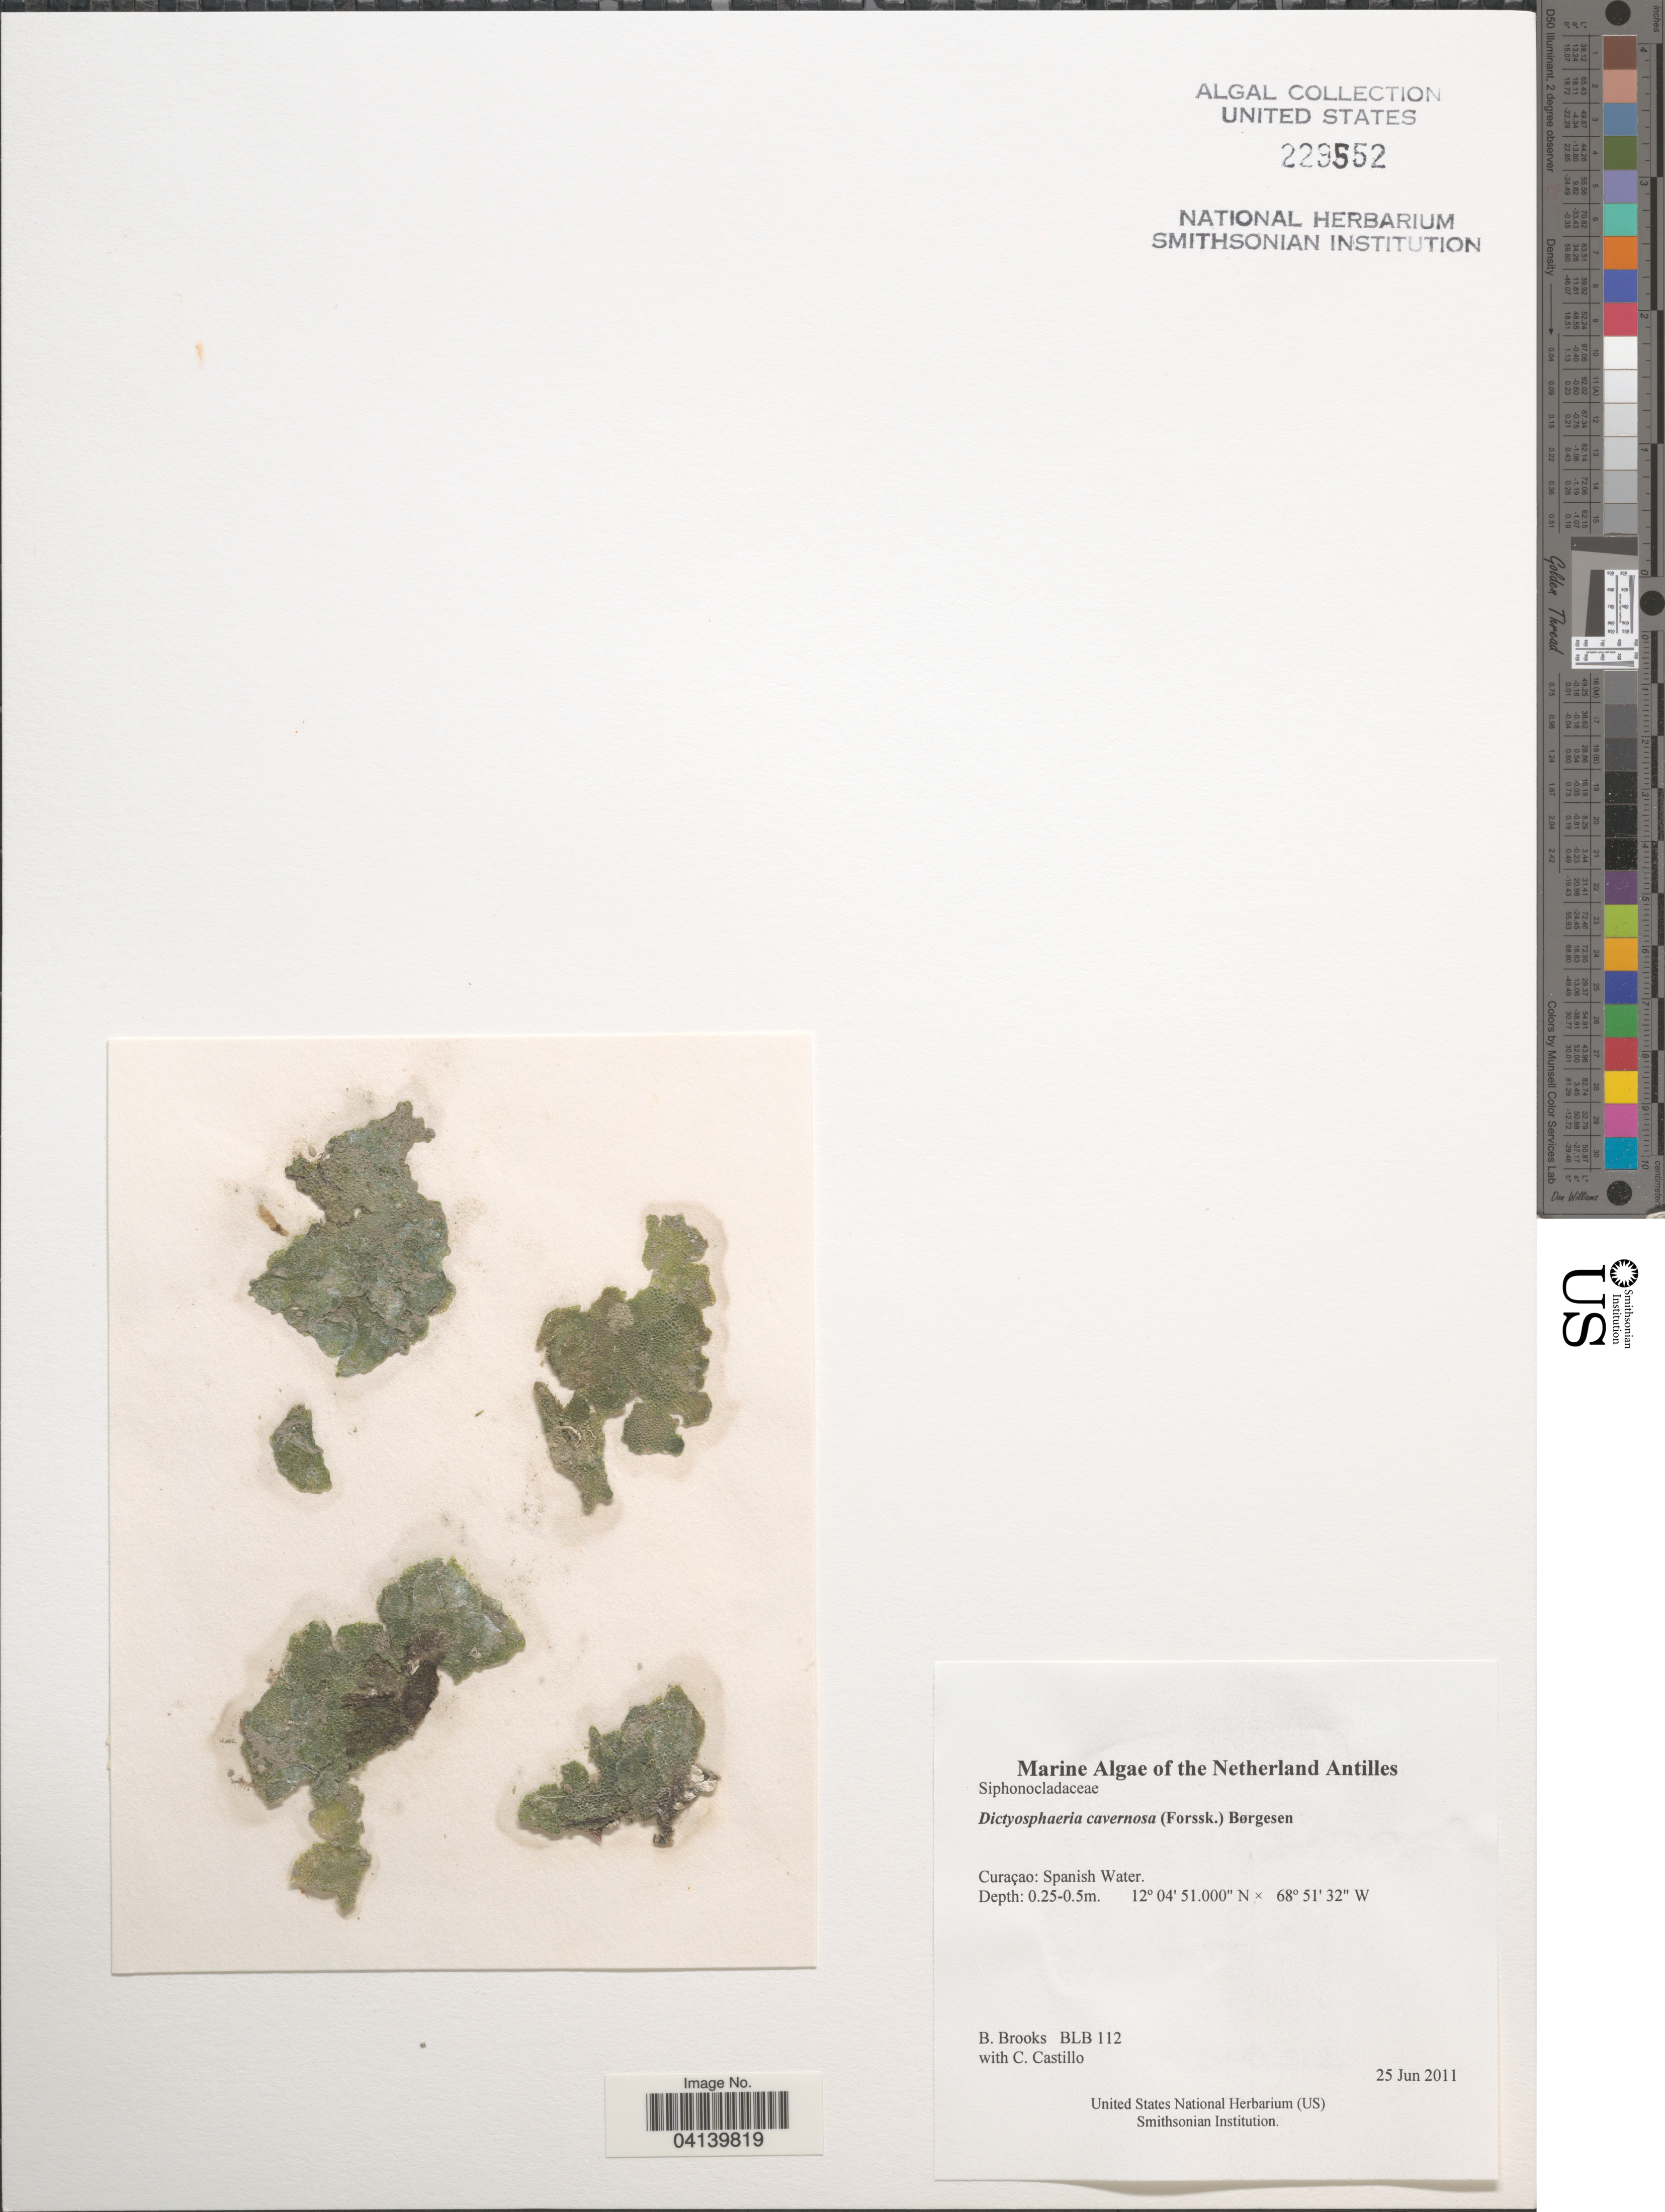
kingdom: Plantae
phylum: Chlorophyta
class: Ulvophyceae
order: Siphonocladales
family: Siphonocladaceae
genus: Dictyosphaeria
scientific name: Dictyosphaeria cavernosa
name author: (Forssk.) Børgesen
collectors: B. Brooks & C. Castillo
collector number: BLB 112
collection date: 2011-06-25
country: Curaçao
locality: The Netherland Antilles. Spanish Water.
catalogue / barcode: US 229552